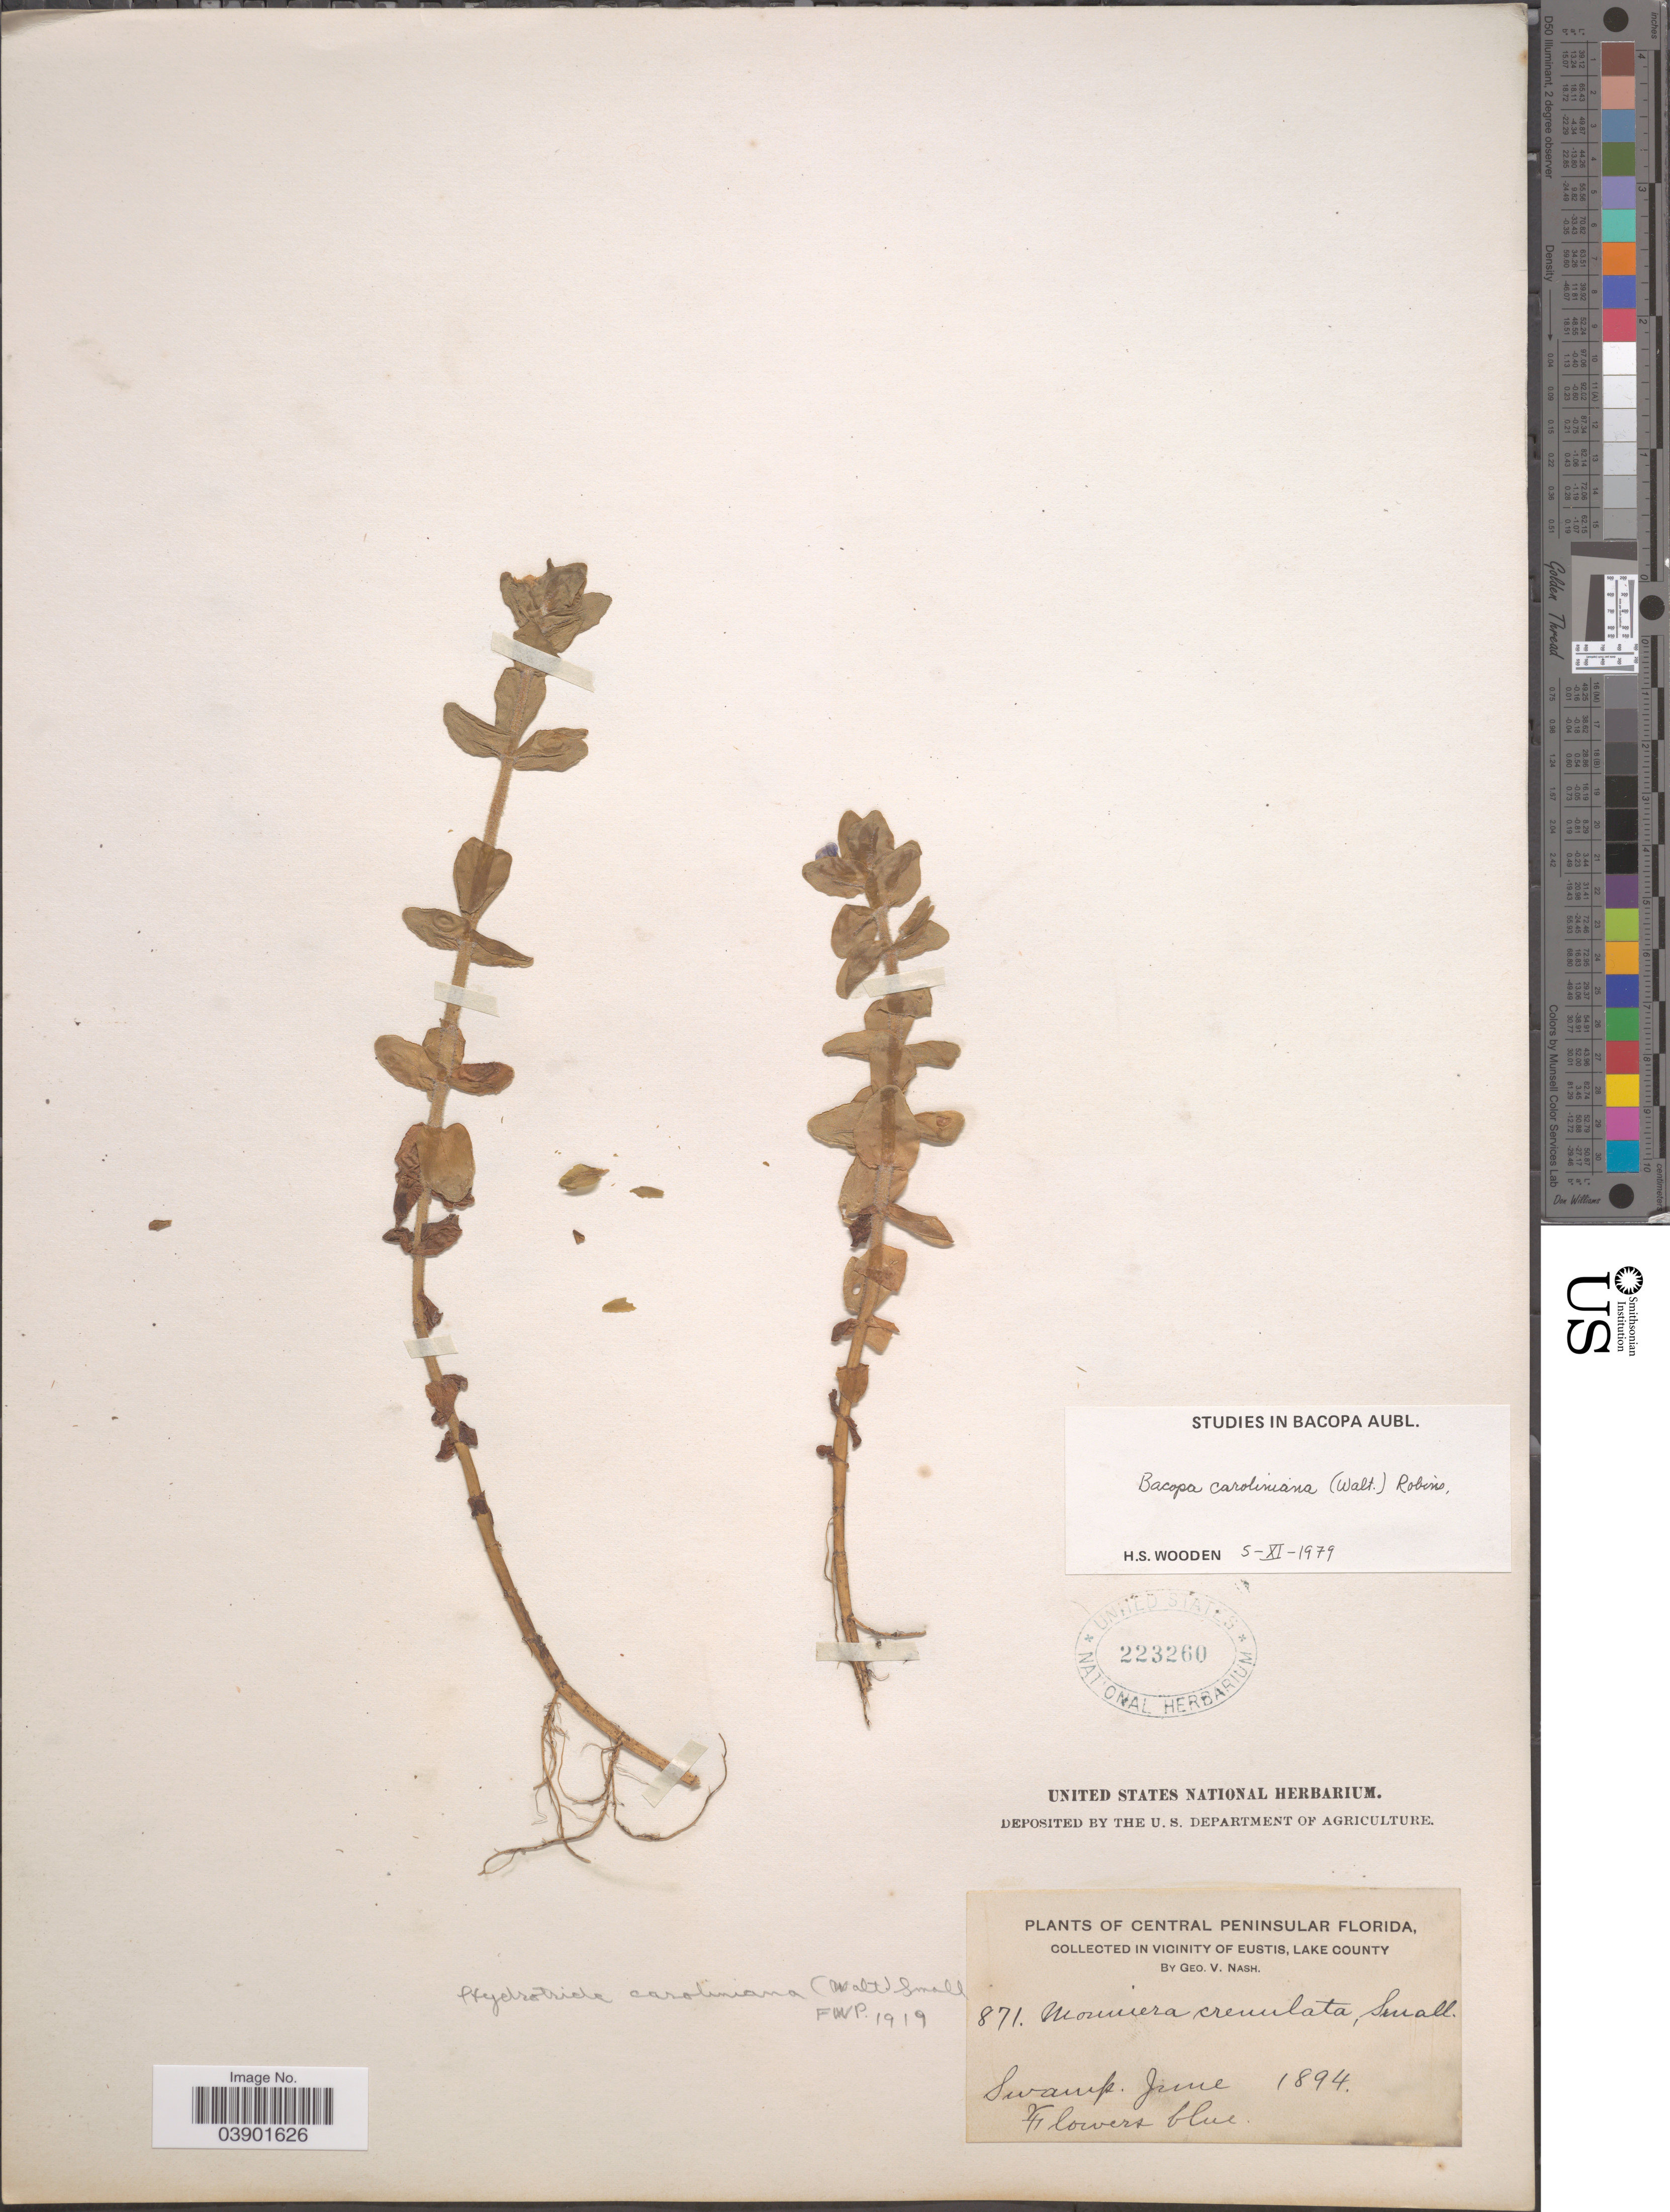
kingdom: Plantae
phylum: Tracheophyta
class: Magnoliopsida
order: Lamiales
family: Plantaginaceae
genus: Bacopa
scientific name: Bacopa caroliniana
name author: (Walter) B.L. Rob.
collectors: G. V. Nash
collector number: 871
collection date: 1894-06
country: United States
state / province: Florida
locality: Central Peninsular Florida. In Vicinity of Eustis, Lake County.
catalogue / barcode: US 223260